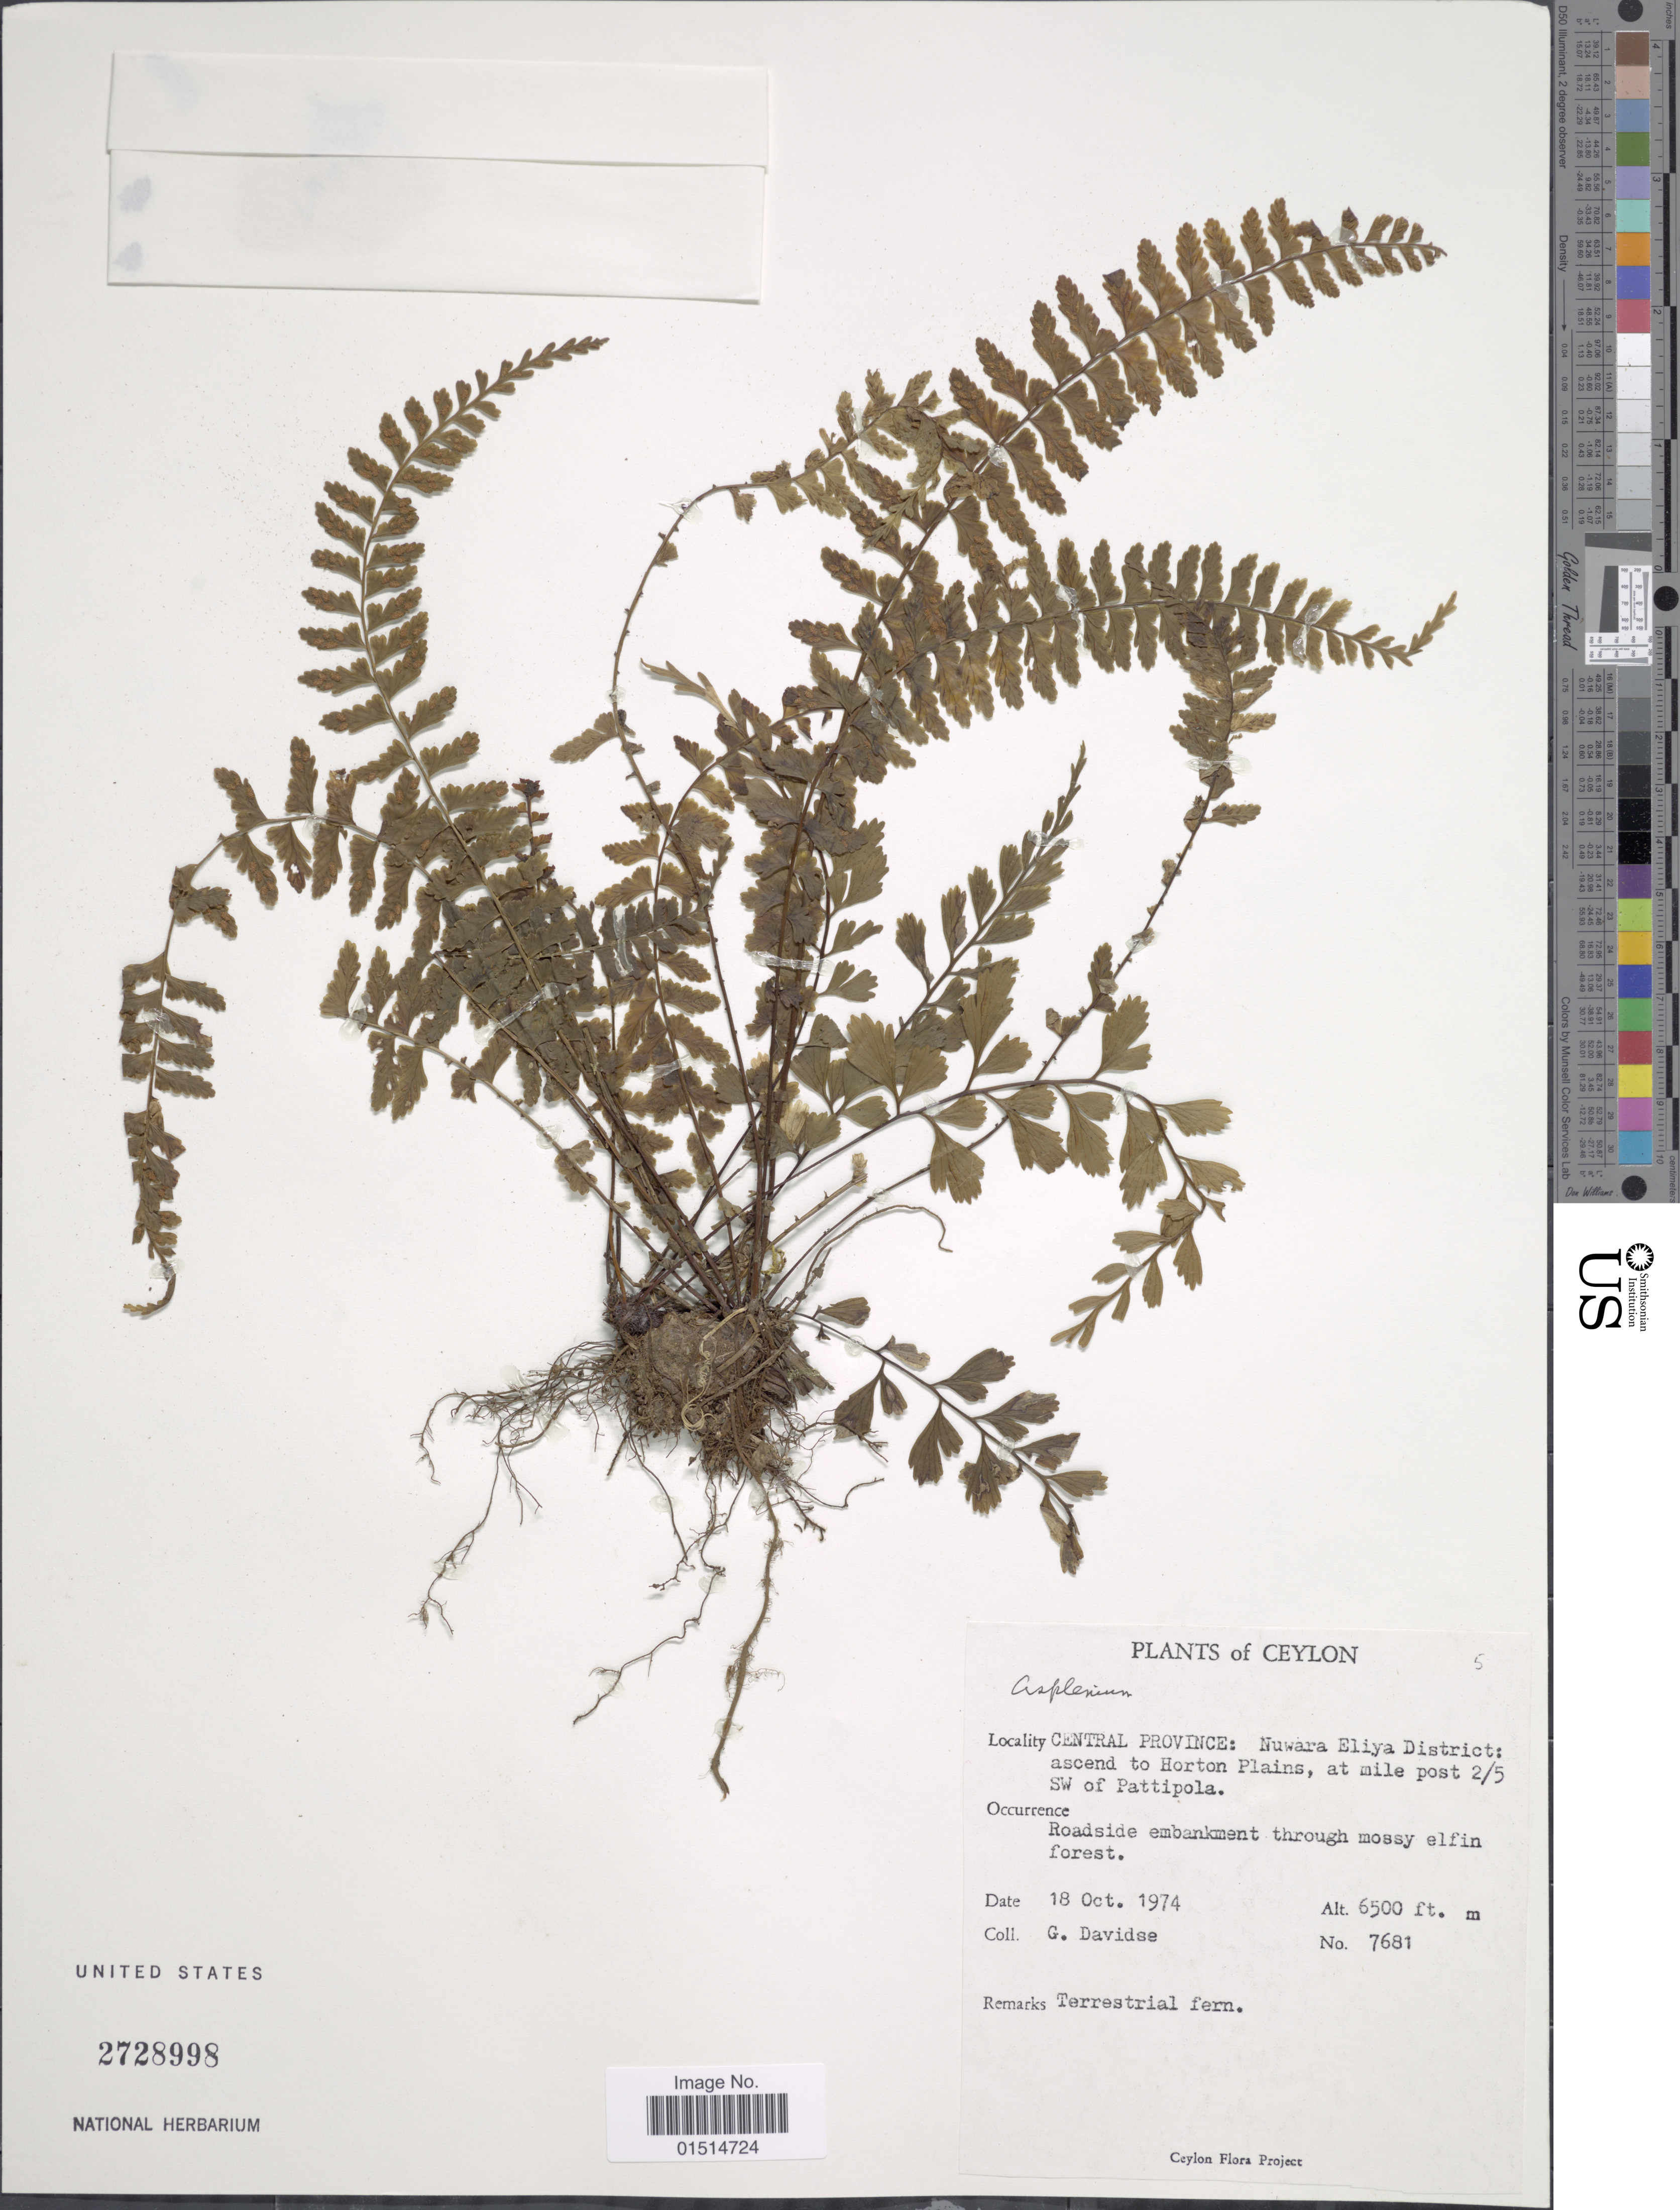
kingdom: Plantae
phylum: Tracheophyta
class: Polypodiopsida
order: Polypodiales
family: Aspleniaceae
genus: Asplenium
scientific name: Asplenium erectum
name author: Bory ex Willd.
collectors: G. Davidse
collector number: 7681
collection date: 1974-10-18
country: Sri Lanka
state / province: Central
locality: Ceylon, Nuwara Eliya District: Ascend to Horton Plains, at mile post 2/5 SW of Pattipola.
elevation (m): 1981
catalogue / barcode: US 2728998